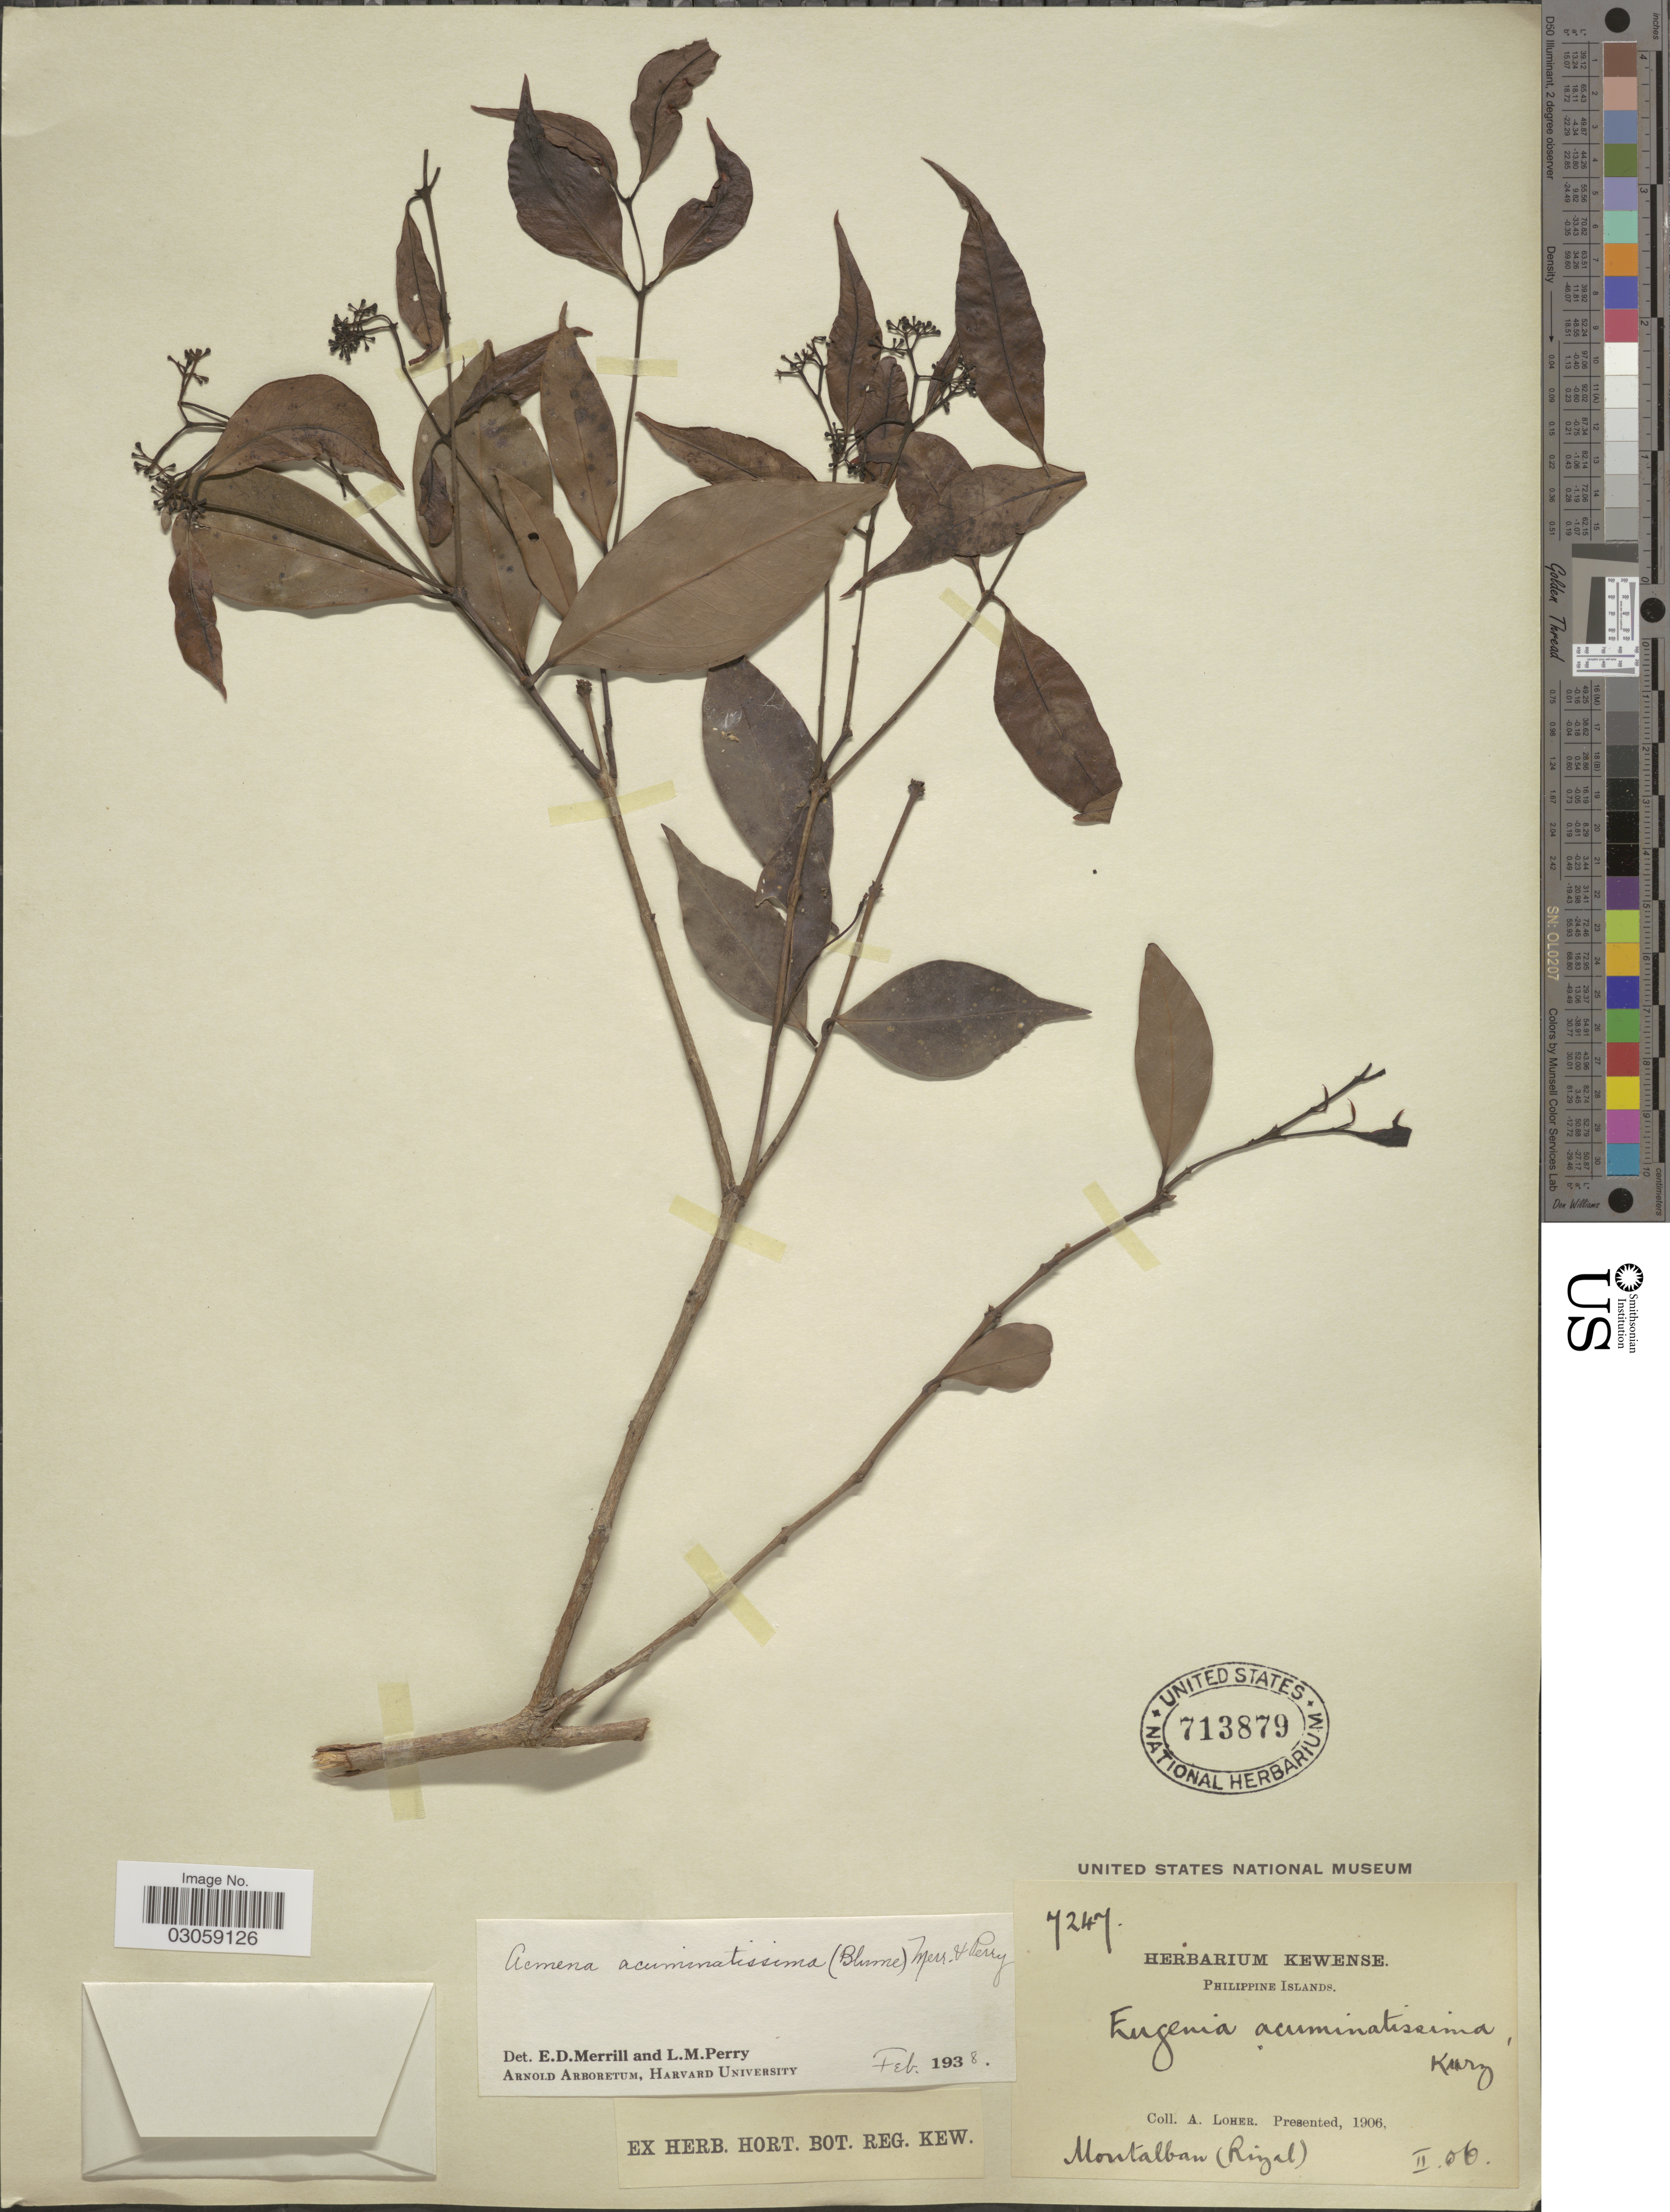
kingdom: Plantae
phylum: Tracheophyta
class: Magnoliopsida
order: Myrtales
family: Myrtaceae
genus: Syzygium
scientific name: Syzygium acuminatissimum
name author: (Blume) DC.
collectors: A. Loher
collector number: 7247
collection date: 1906-02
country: Philippines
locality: Philippine Islands, Montalban (Rizal).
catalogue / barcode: US 713879